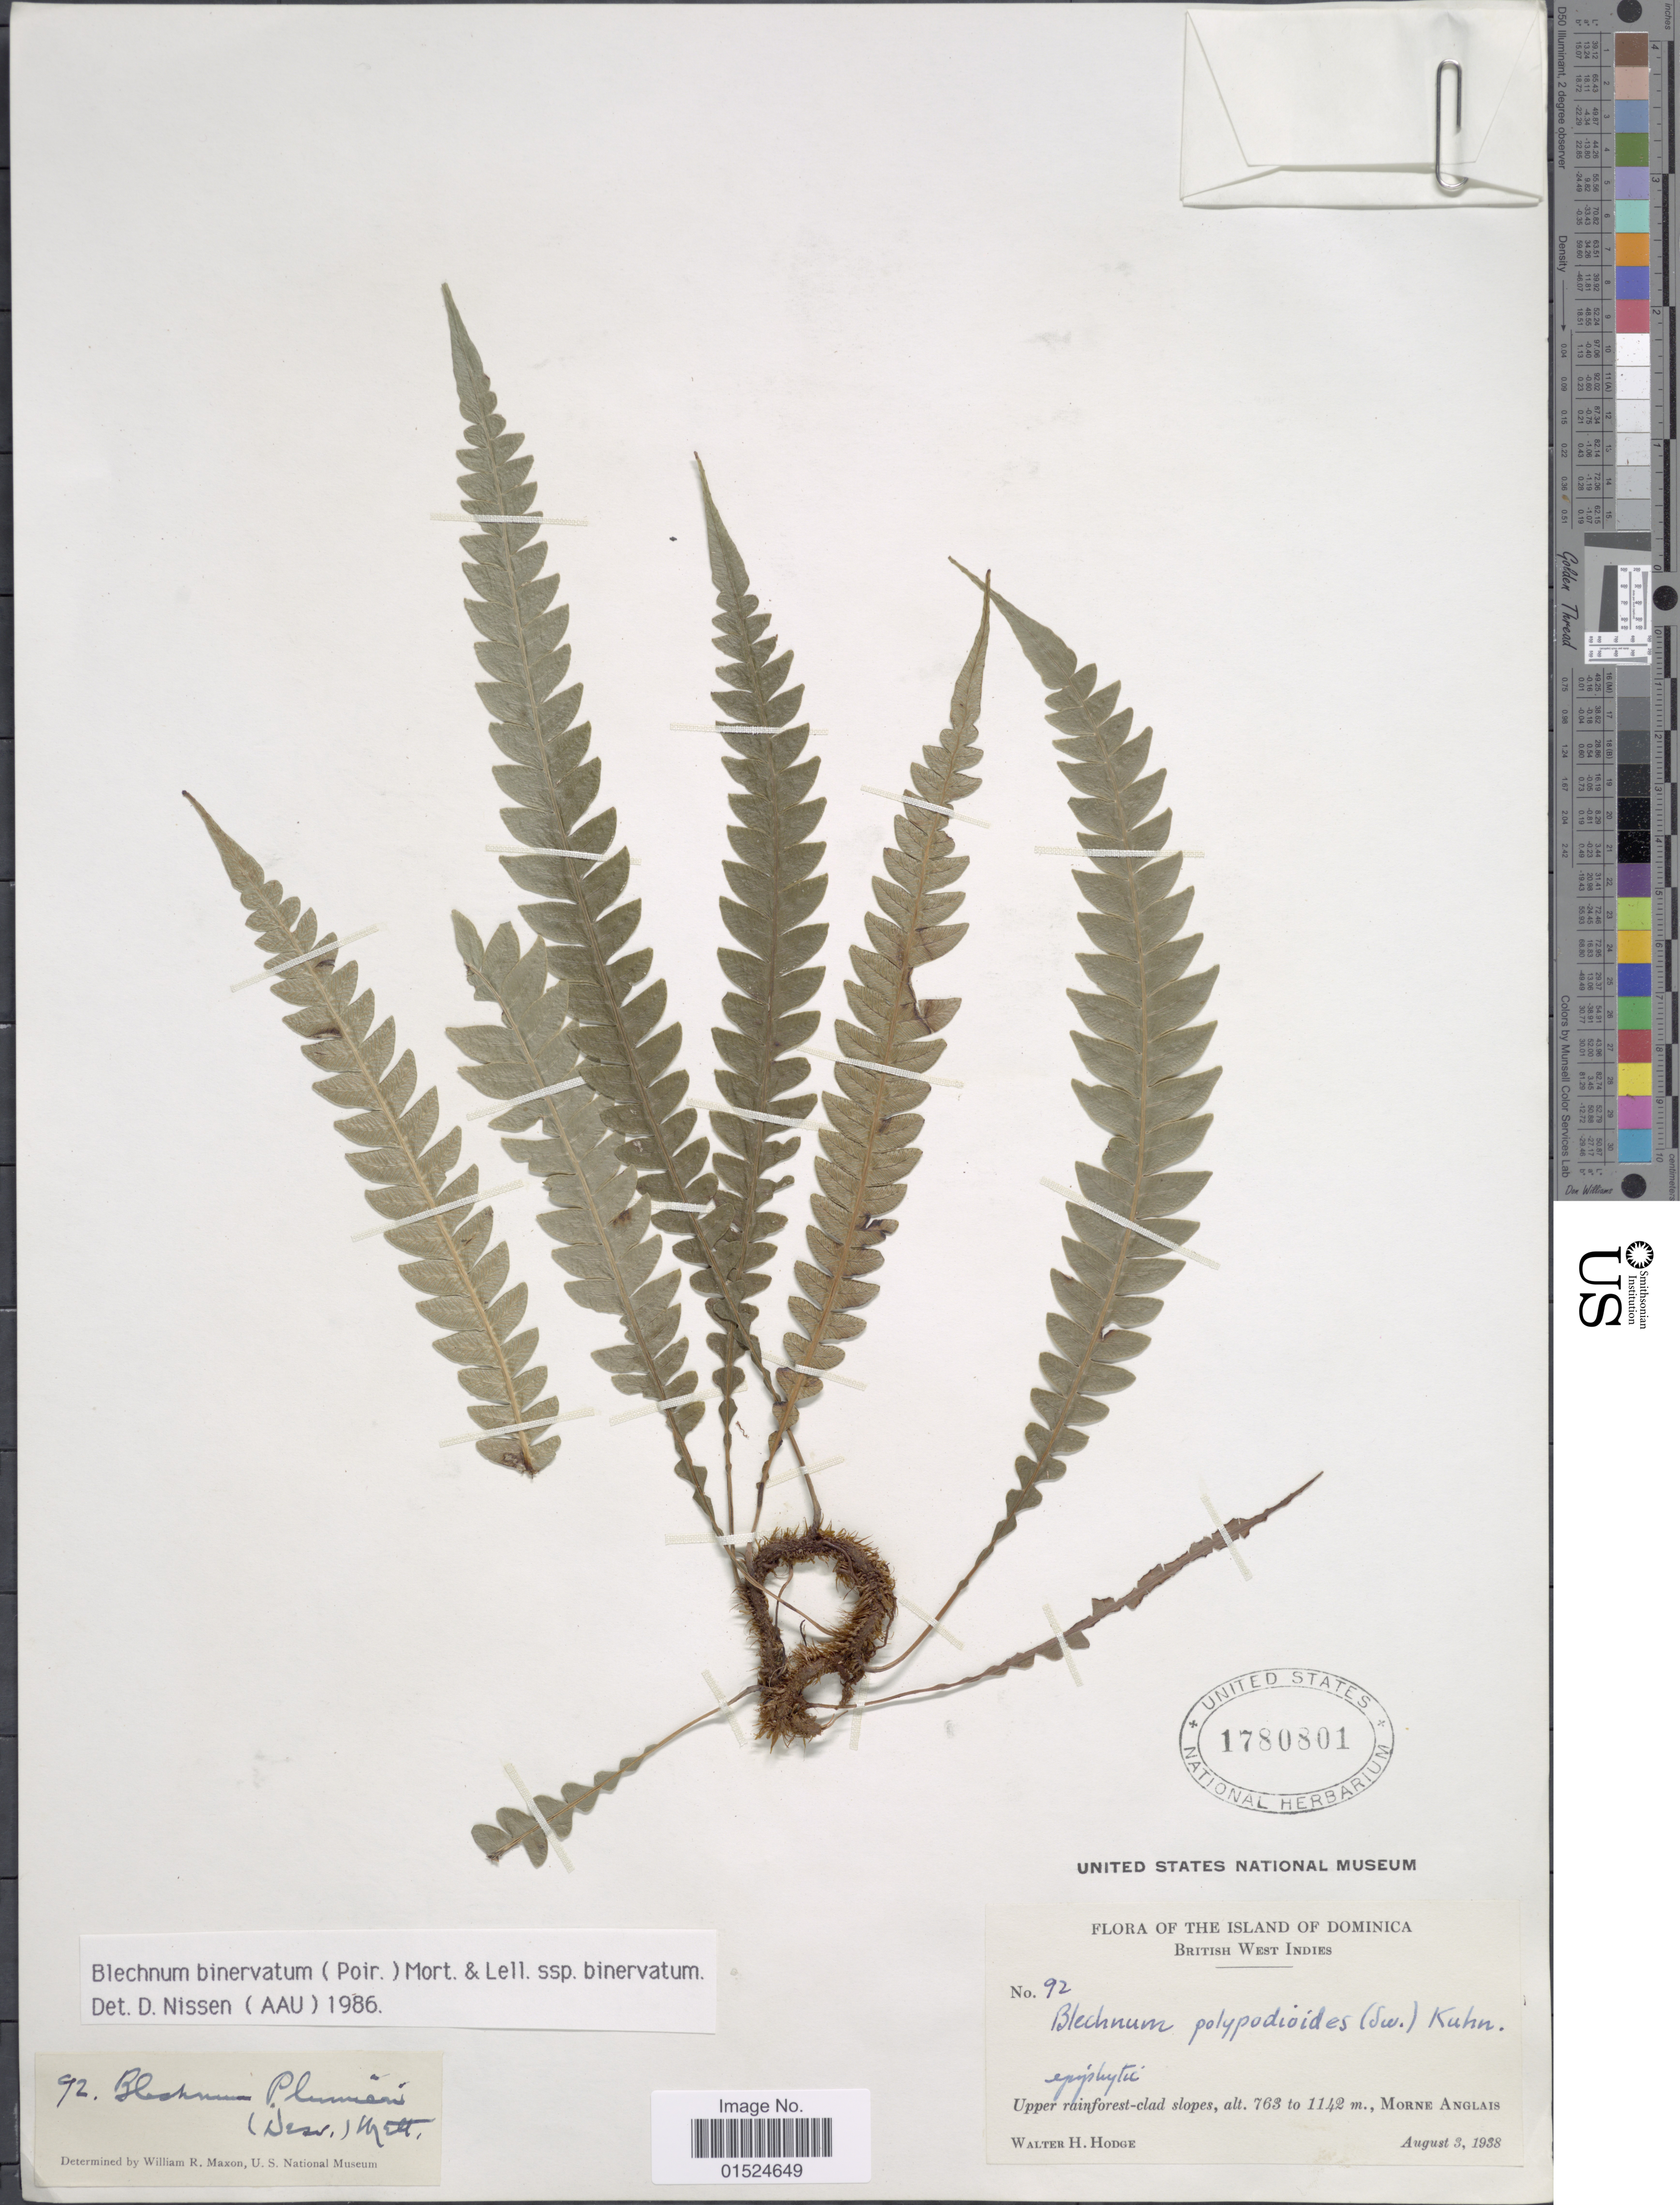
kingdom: Plantae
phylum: Tracheophyta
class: Polypodiopsida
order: Polypodiales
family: Blechnaceae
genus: Blechnum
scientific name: Blechnum binervatum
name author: (Poir.) C.V. Morton & Lellinger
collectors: W. Hodge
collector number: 92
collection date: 1938-08-03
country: Dominica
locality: The Island of Dominica, British West Indies, Upper rainforest-clad slopes, Morne Anglais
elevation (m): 763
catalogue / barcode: US 1780801